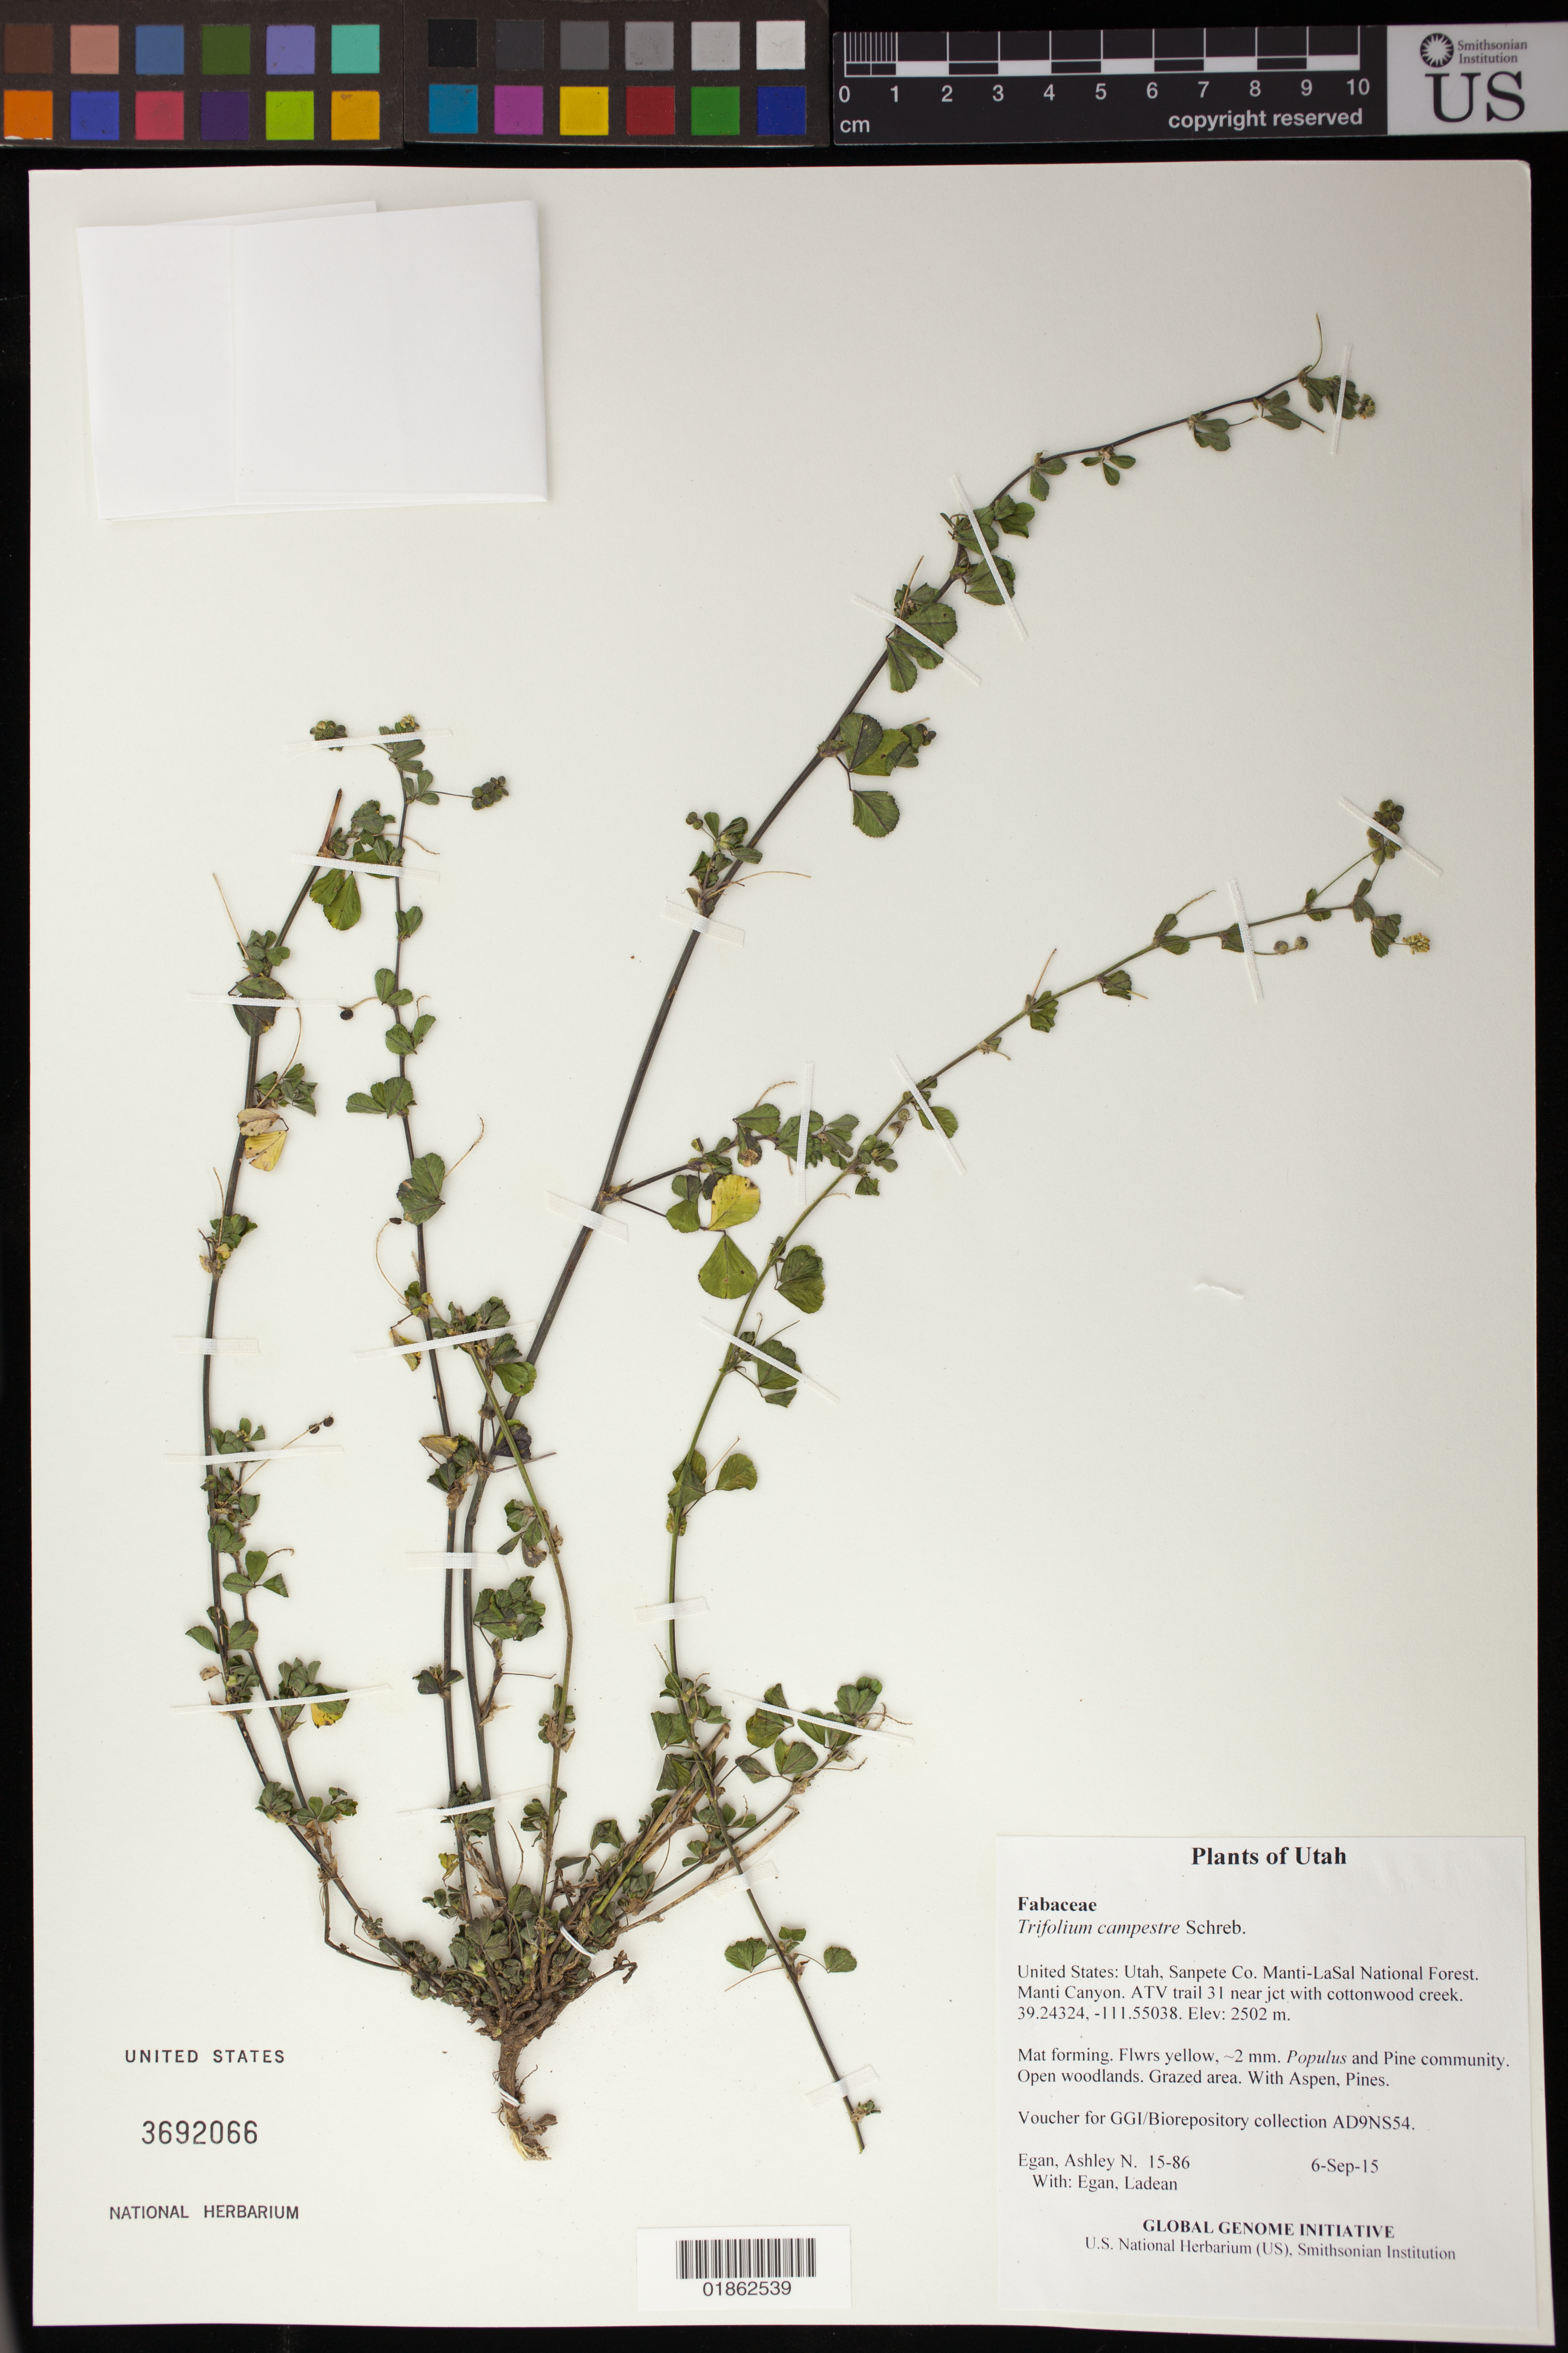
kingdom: Plantae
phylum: Tracheophyta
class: Magnoliopsida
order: Fabales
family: Fabaceae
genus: Trifolium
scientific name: Trifolium campestre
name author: Schreb.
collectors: A. N. Egan & L. Egan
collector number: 15-86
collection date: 2015-09-06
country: United States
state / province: Utah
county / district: Sanpete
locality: Manti-LaSal National Forest. Manti Canyon. ATV trail 31 near jct with cottonwood creek.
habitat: Populus and Pine community. Open woodlands. Grazed area.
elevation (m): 2502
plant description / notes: Found maybe 2 sp. of Medicago or Trifolium, one with larger internodes, one rosette-like.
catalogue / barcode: US 3692066